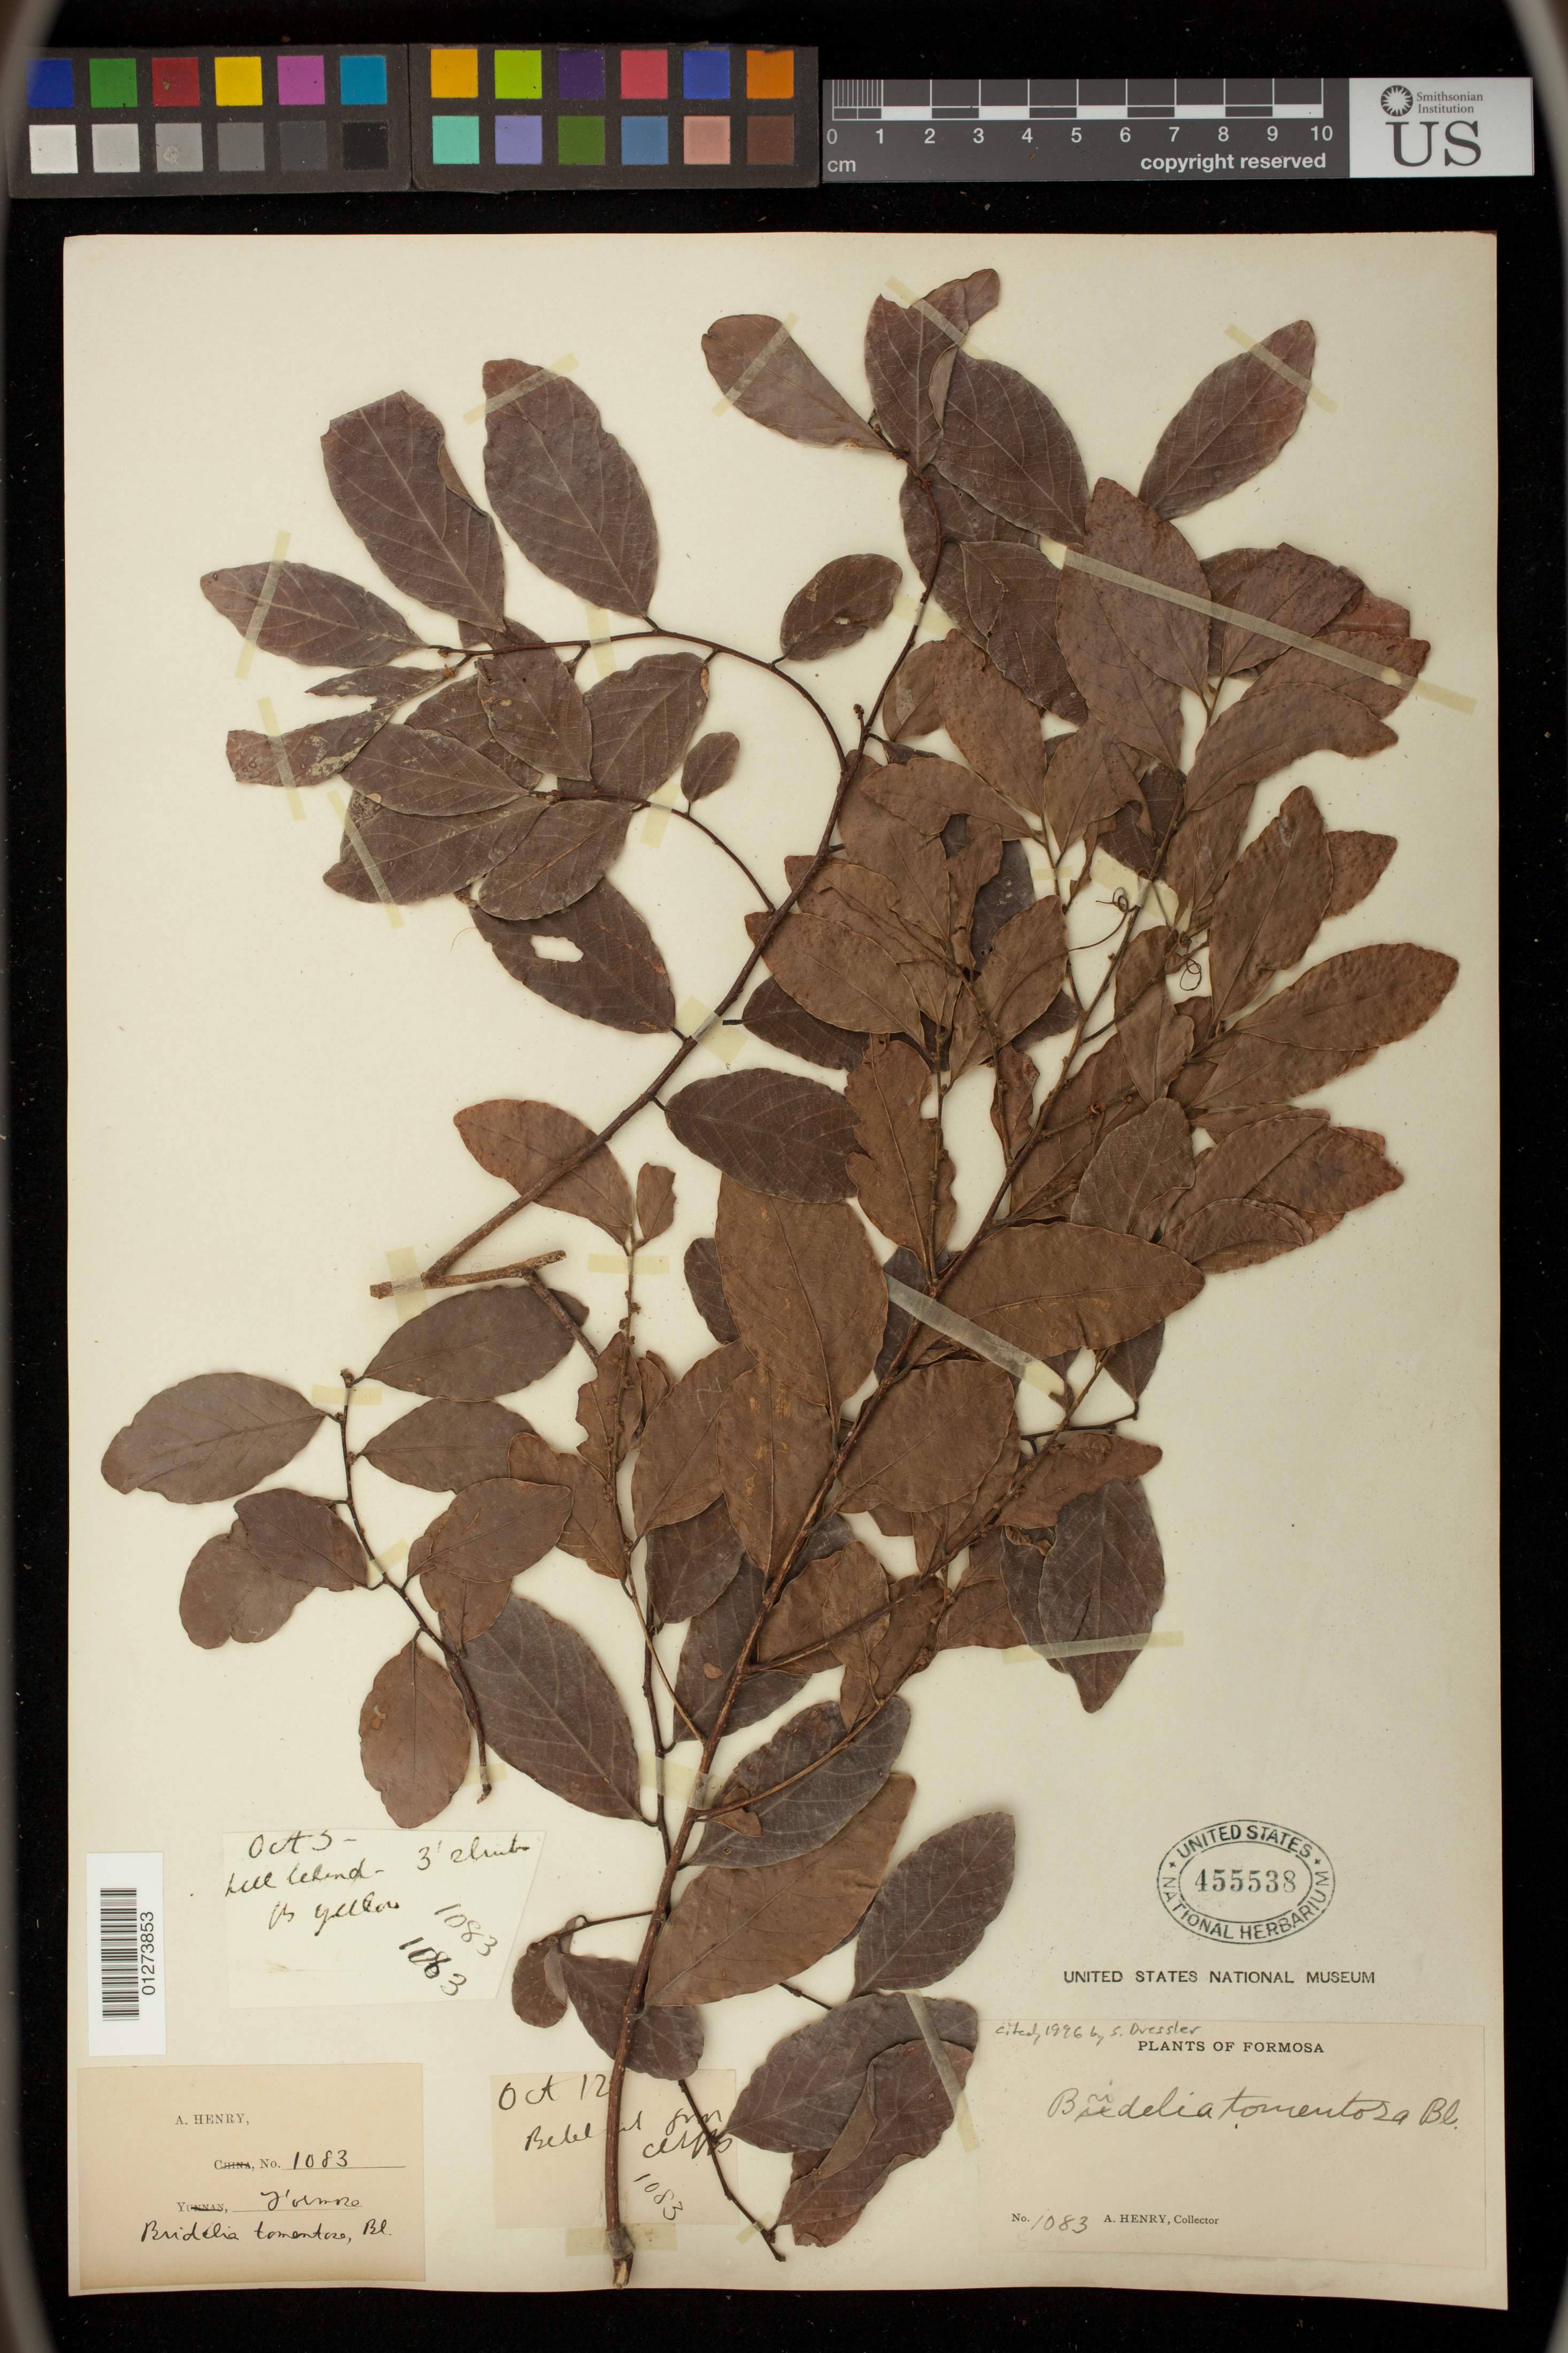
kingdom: Plantae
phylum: Tracheophyta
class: Magnoliopsida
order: Malpighiales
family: Phyllanthaceae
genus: Bridelia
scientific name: Bridelia tomentosa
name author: Blume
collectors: A. Henry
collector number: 1083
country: Taiwan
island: Taiwan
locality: Formosa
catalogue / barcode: US 455538